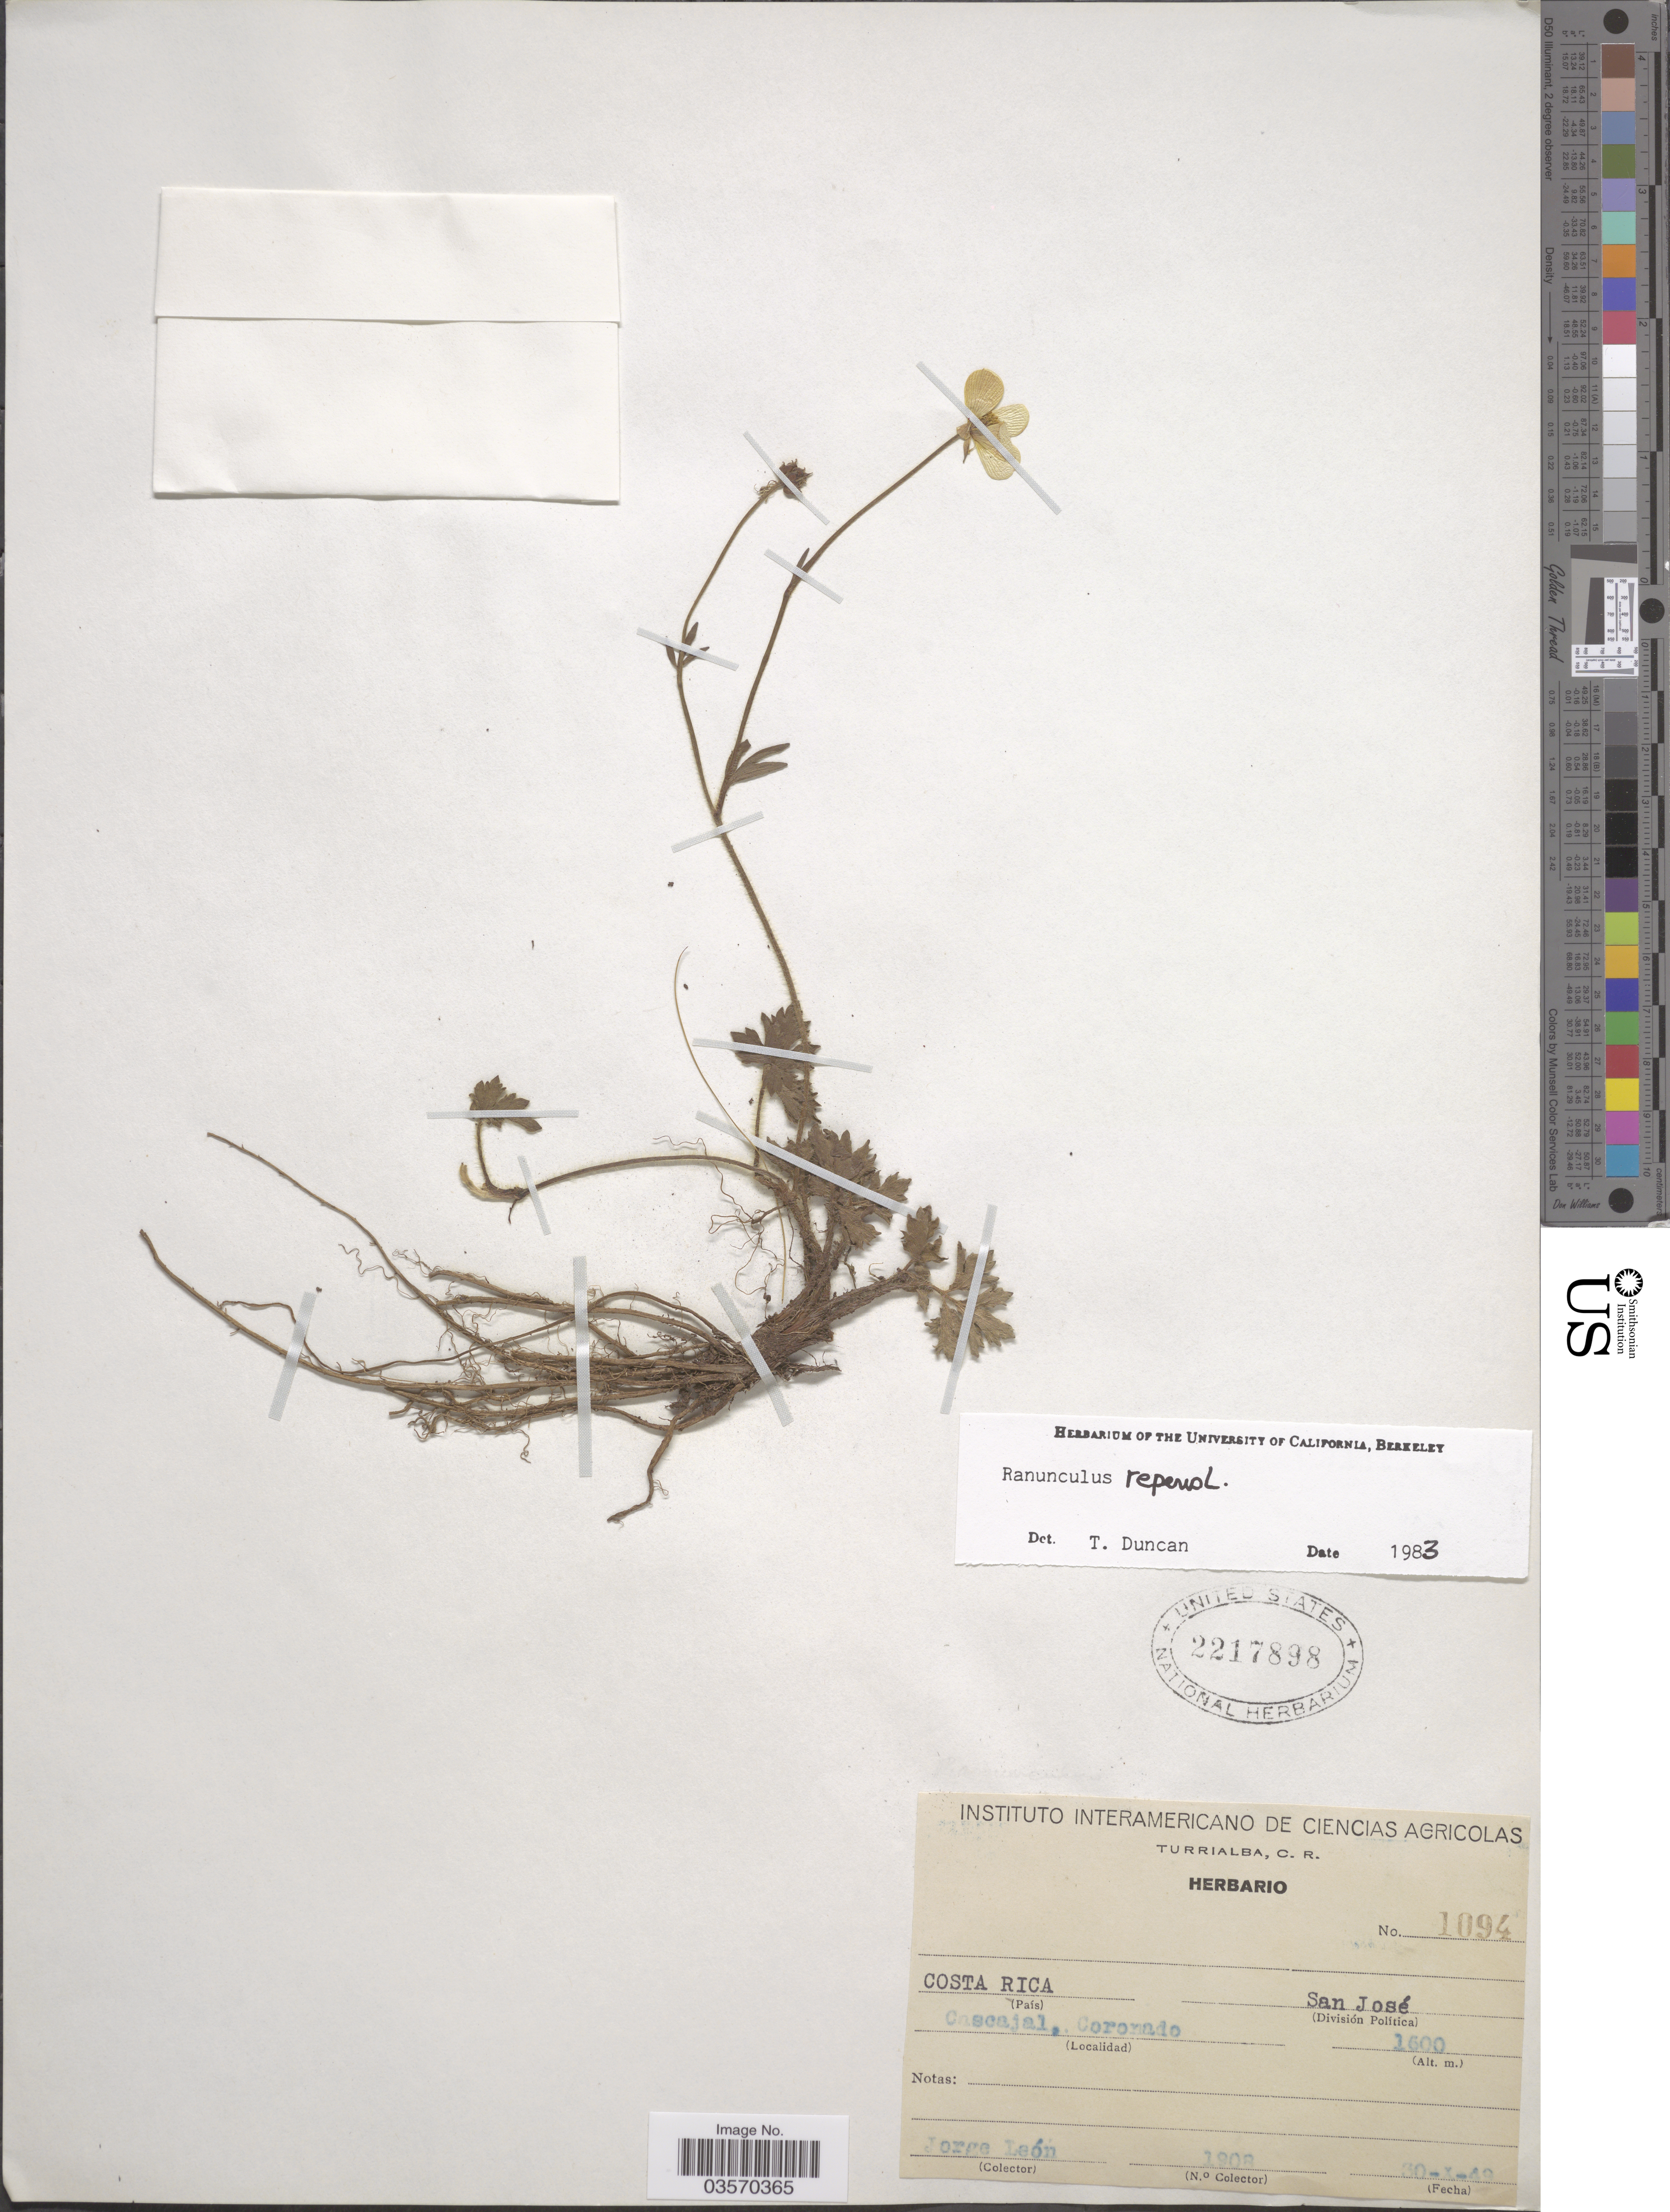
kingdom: Plantae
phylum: Tracheophyta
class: Magnoliopsida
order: Ranunculales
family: Ranunculaceae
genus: Ranunculus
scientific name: Ranunculus repens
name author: L.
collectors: J. León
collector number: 1908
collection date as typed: Transcribed d/m/y: 30/10/49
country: Costa Rica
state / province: San José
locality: Cascajal, Coronado.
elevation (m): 1600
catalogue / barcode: US 2217898